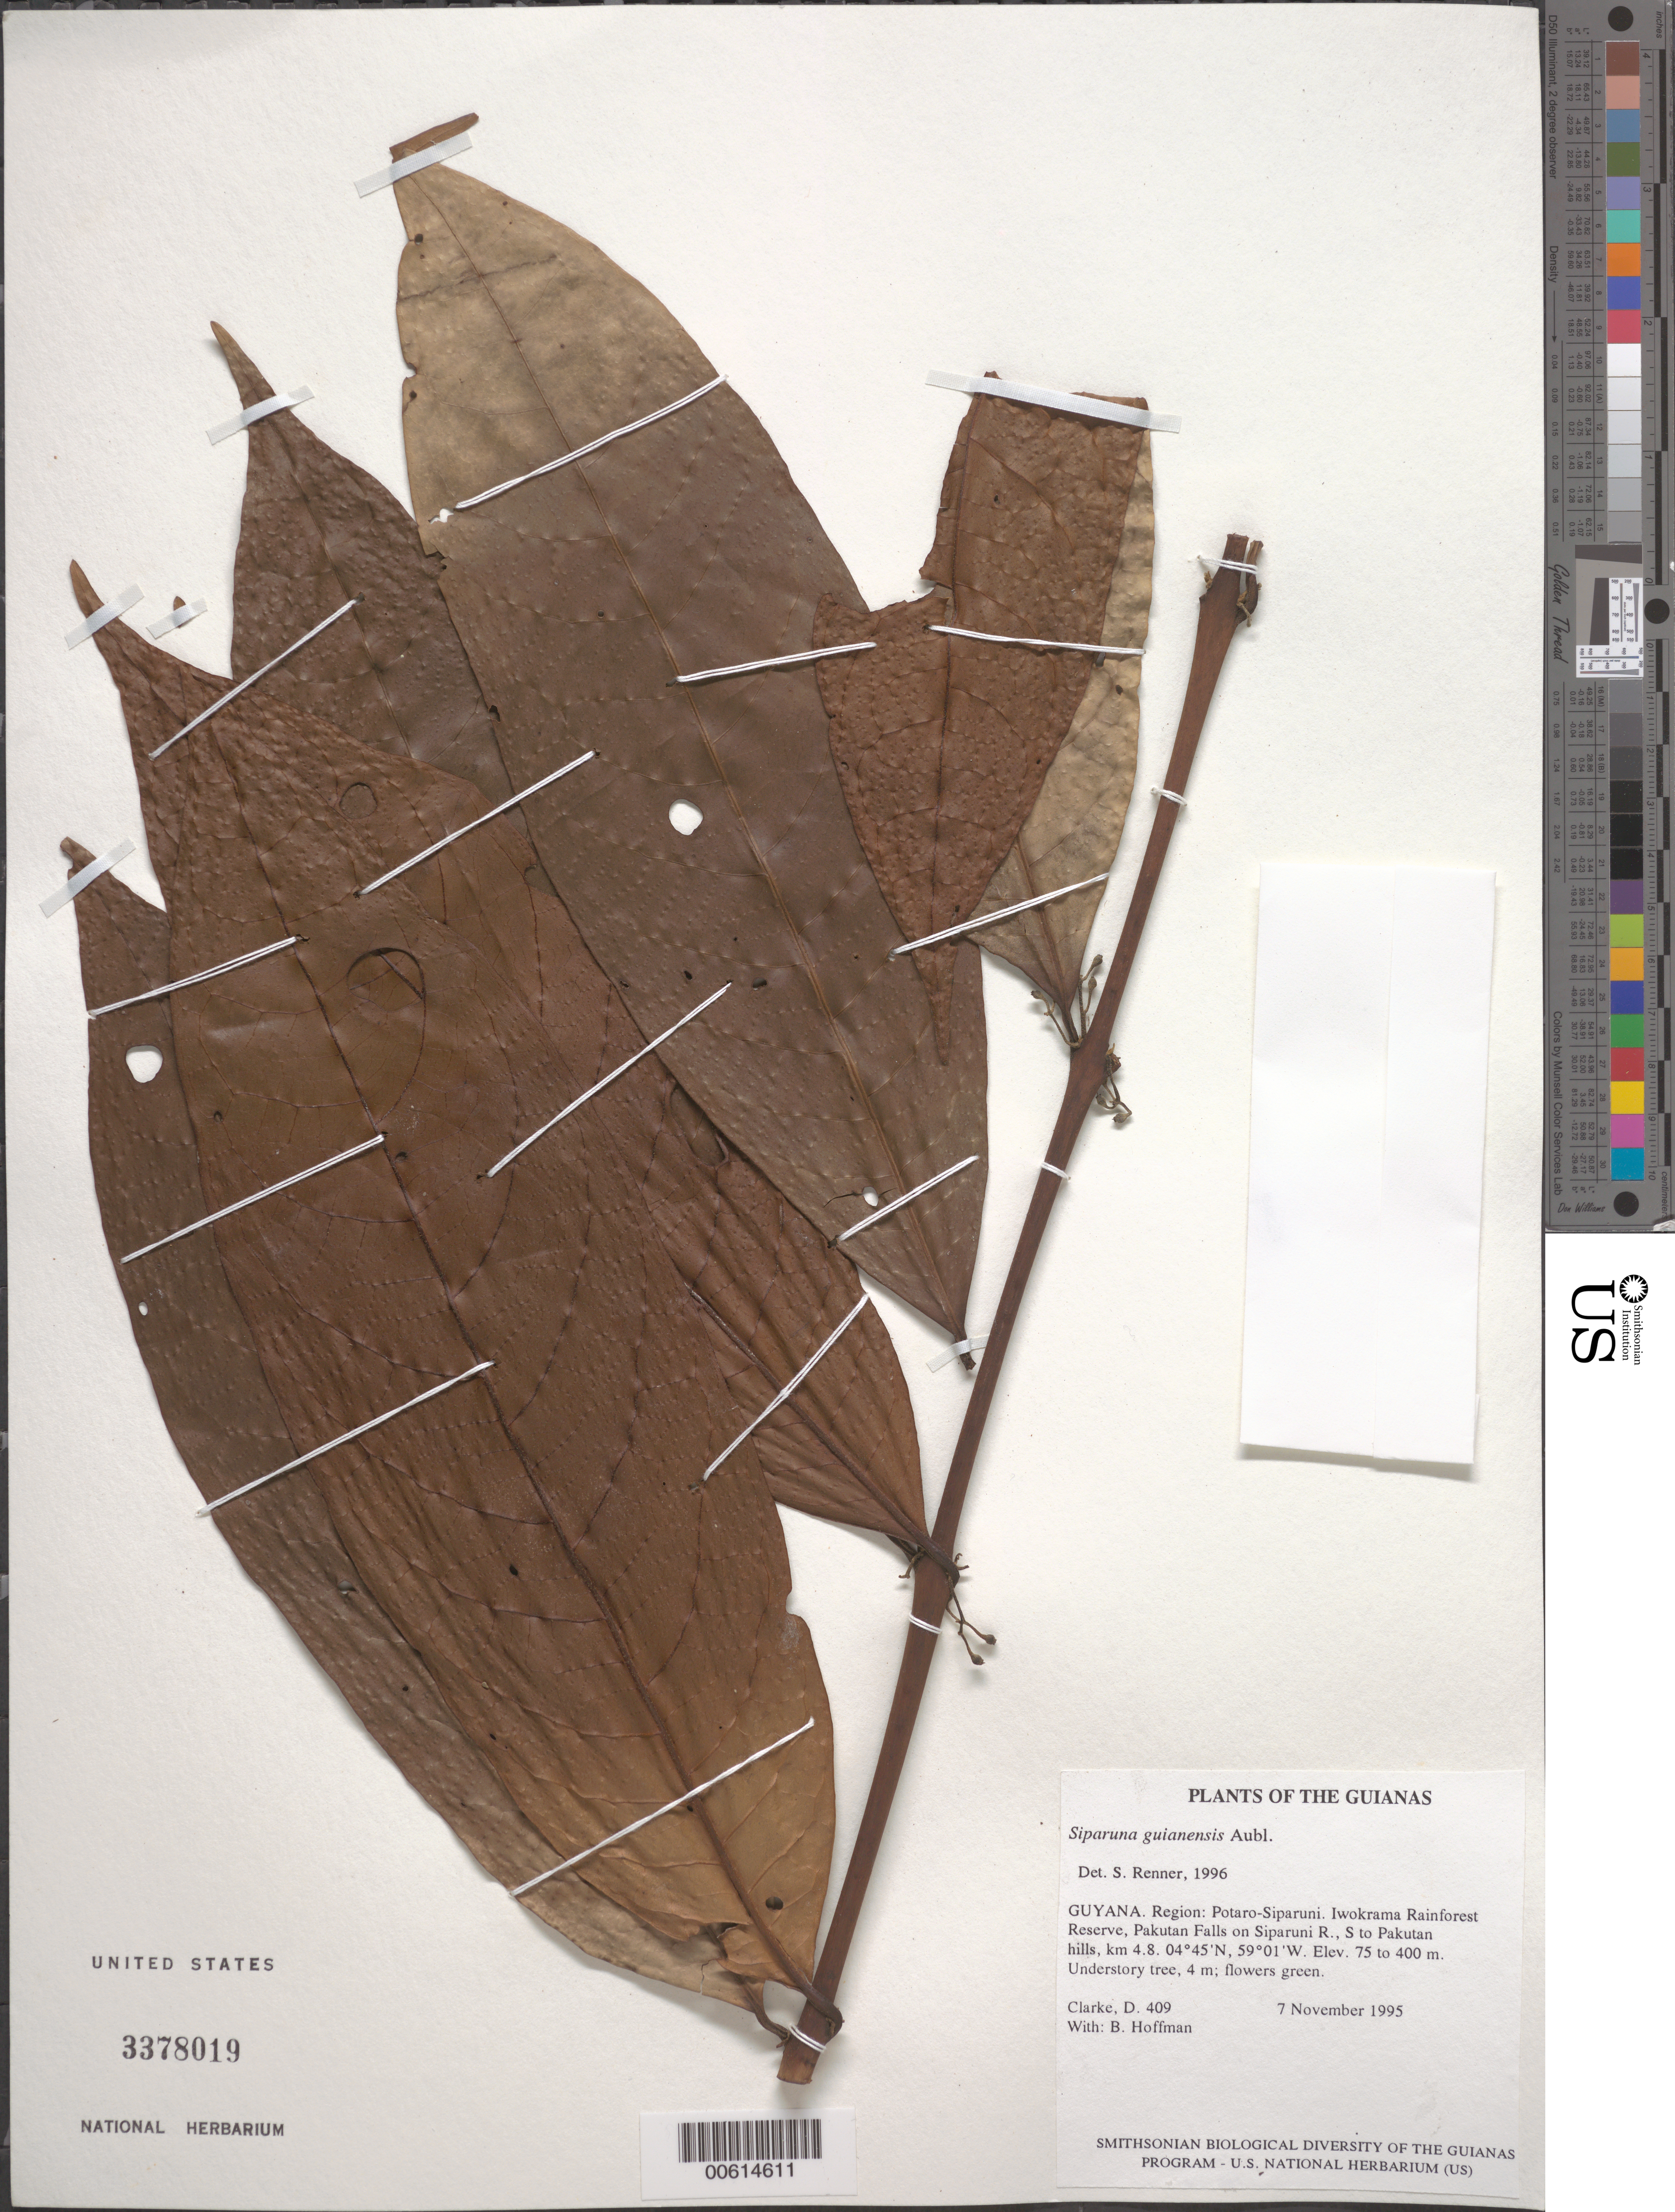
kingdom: Plantae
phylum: Tracheophyta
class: Magnoliopsida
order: Laurales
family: Siparunaceae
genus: Siparuna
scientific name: Siparuna guianensis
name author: Aubl.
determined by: Renner, S. S.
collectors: H. D. Clarke & B. Hoffman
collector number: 409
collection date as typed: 7 November 1995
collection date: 1995-11-07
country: Guyana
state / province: Potaro-Siparuni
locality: Iwokrama Rainforest Reserve, Pakutau Falls on Siparuni R., S to Pakutau hills, km 4.8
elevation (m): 75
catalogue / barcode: US 3378019